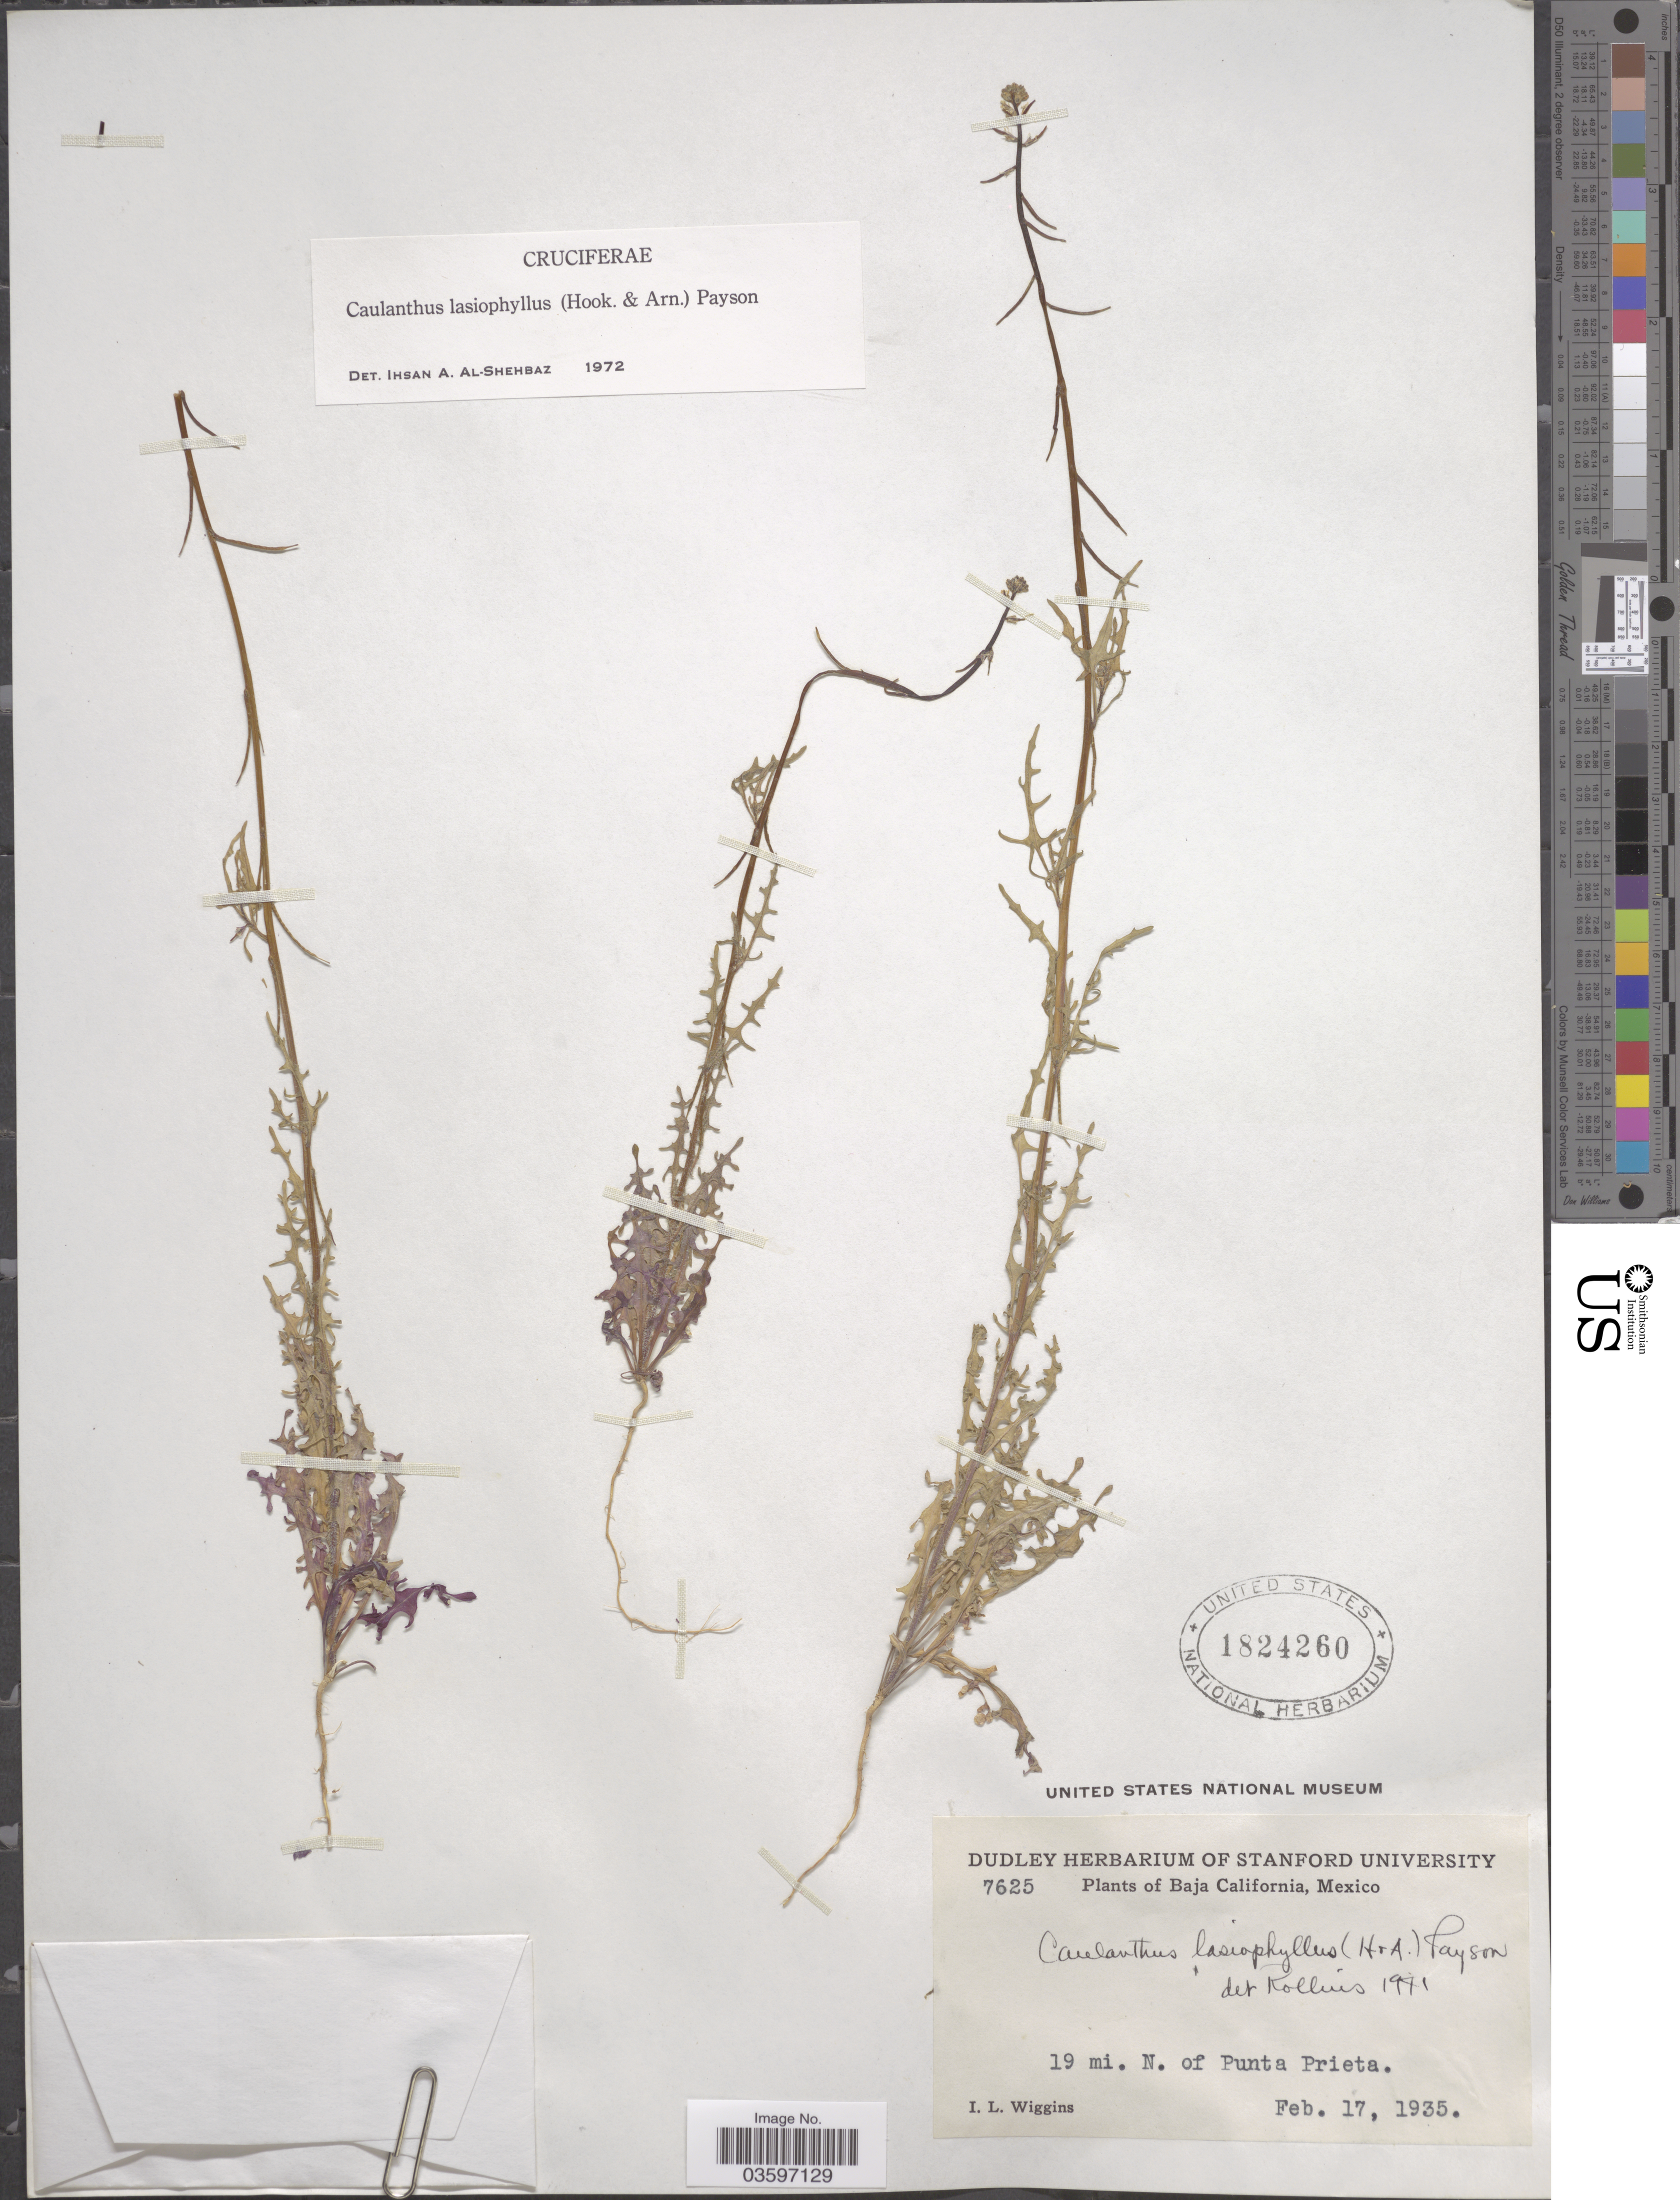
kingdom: Plantae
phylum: Tracheophyta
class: Magnoliopsida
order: Brassicales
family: Brassicaceae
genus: Caulanthus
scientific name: Caulanthus lasiophyllus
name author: (Hook. & Arn.) Payson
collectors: I. L. Wiggins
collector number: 7625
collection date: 1935-02-17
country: Mexico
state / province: Baja California Norte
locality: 19 mi. N. of Punta Prieta.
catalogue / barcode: US 1824260